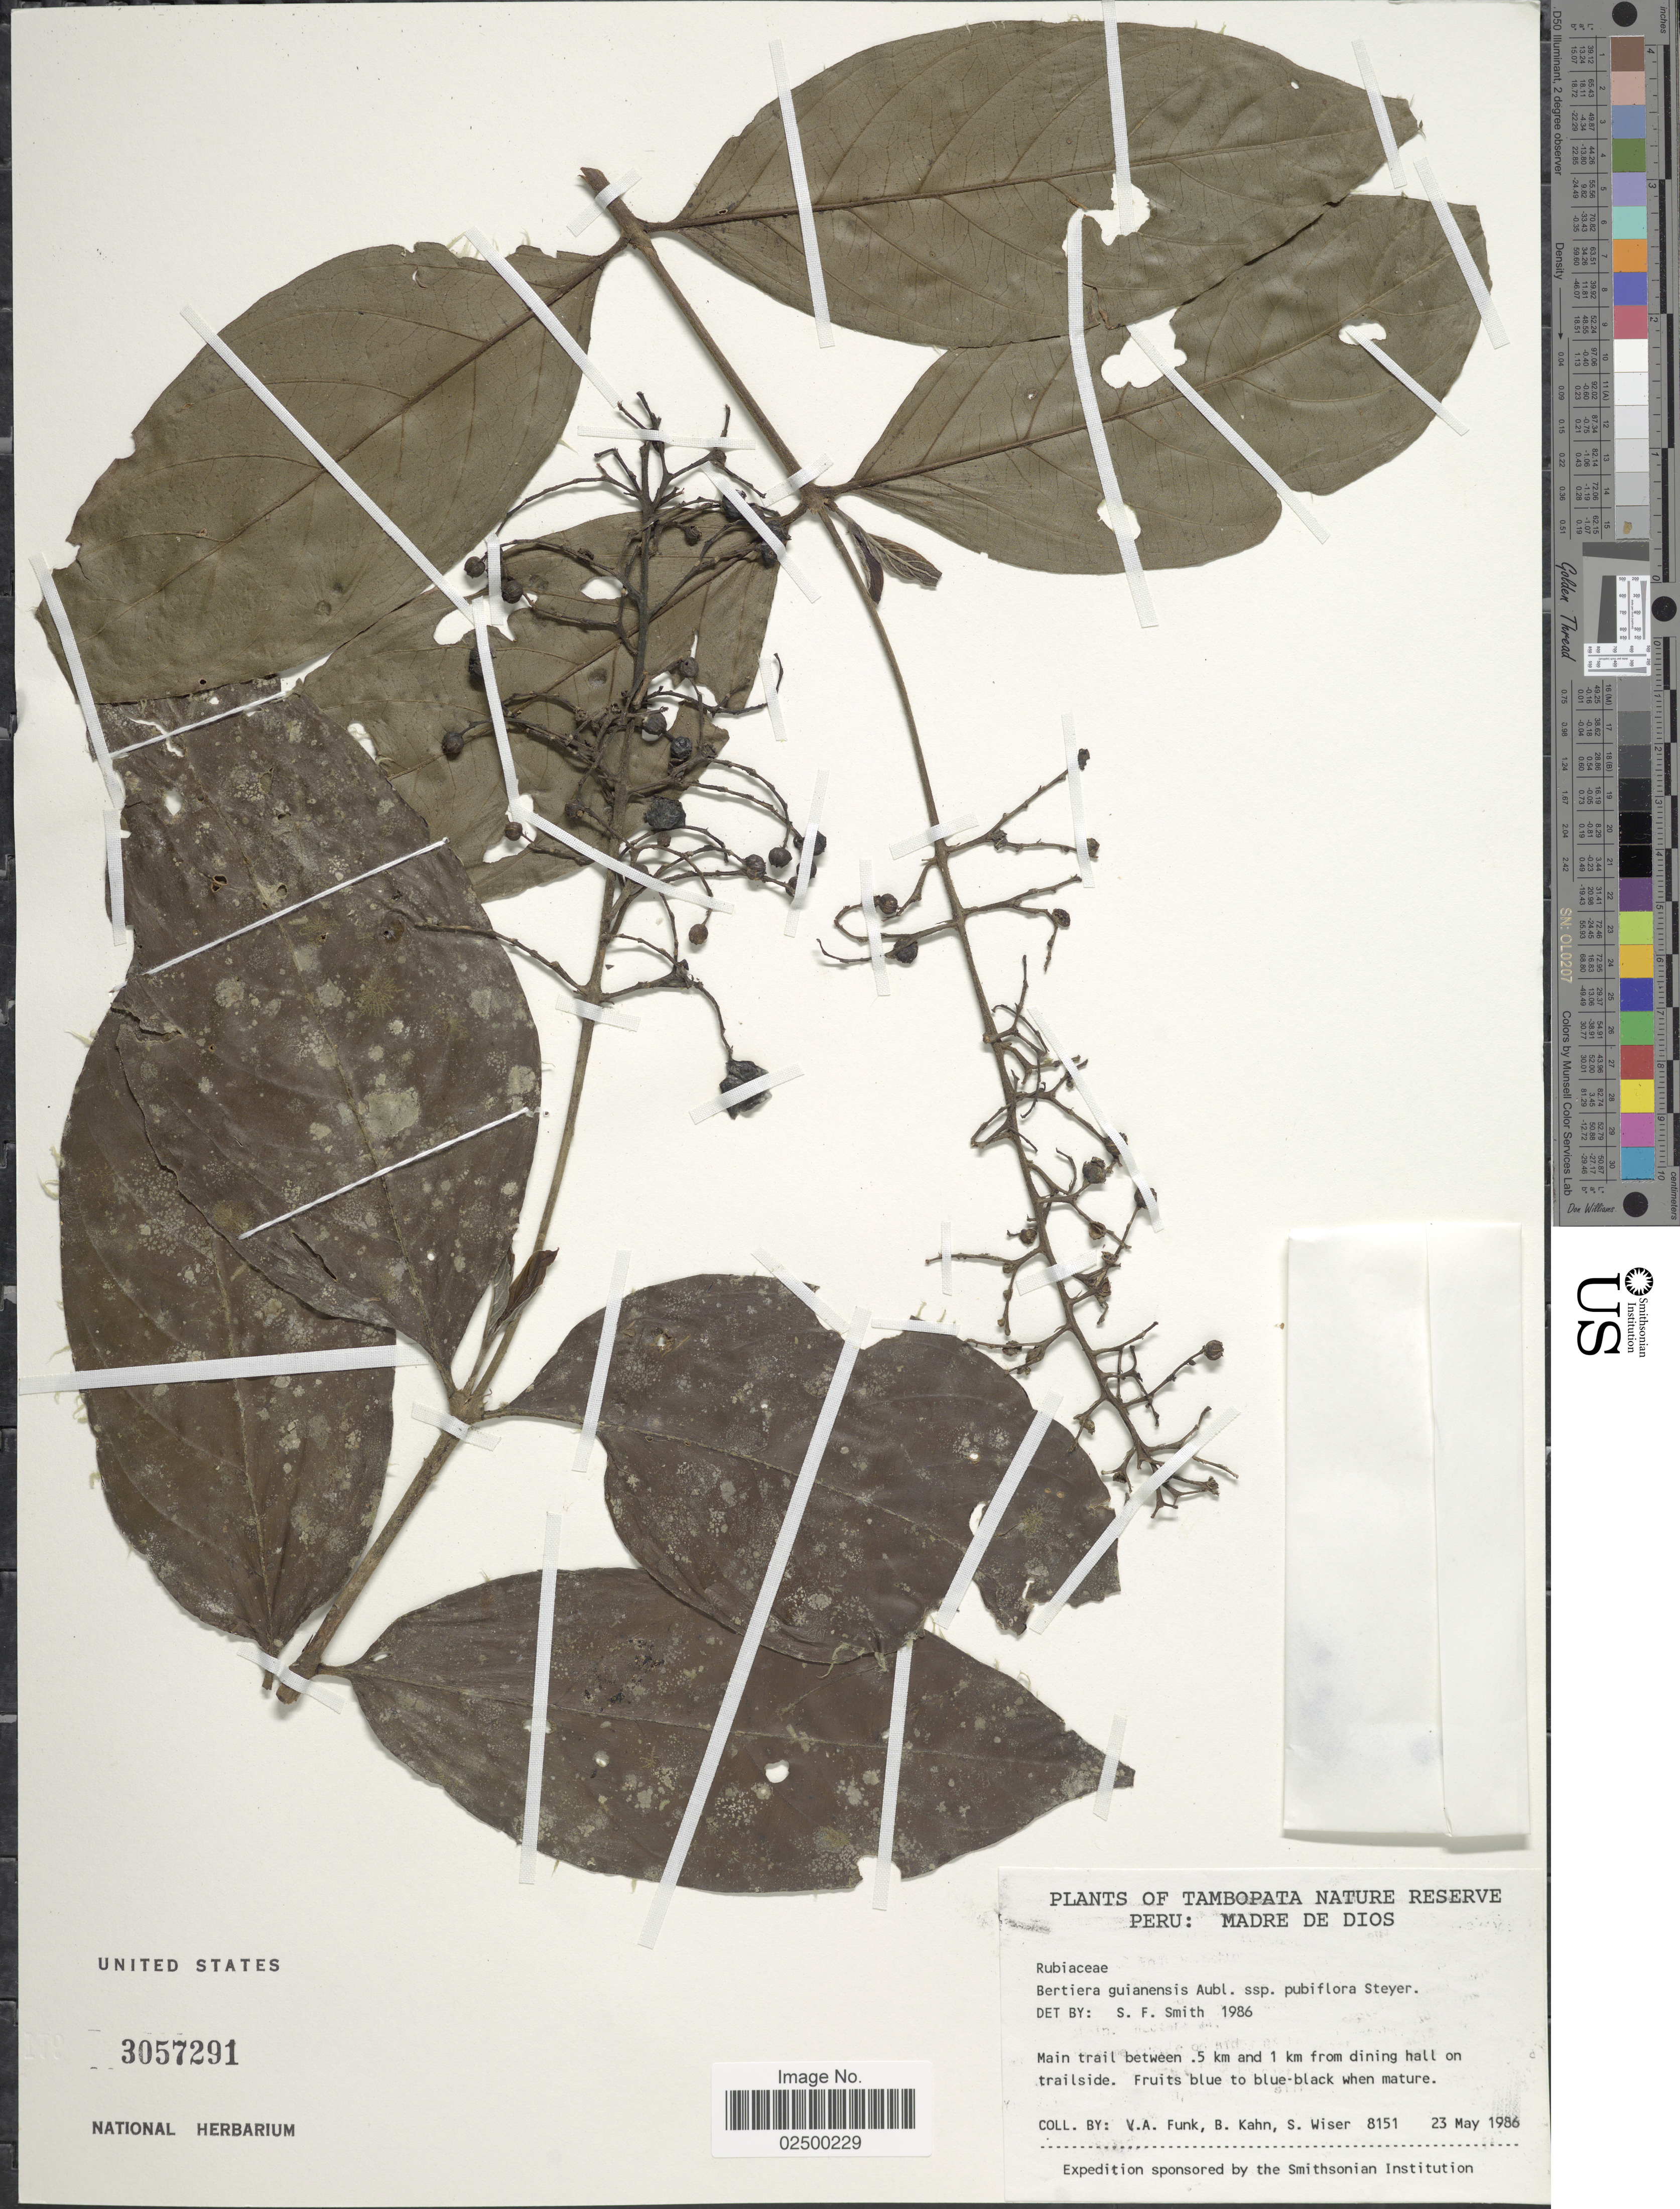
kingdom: Plantae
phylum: Tracheophyta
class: Magnoliopsida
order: Gentianales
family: Rubiaceae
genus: Bertiera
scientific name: Bertiera guianensis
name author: Aubl.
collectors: V. Funk, B. Kahn & S. Wiser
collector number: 8151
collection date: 1986-05-23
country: Peru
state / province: Madre de Dios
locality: Tombopata Nature Reserve, main trail between .5 km and 1 km from dining hall on trailside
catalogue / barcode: US 3057291